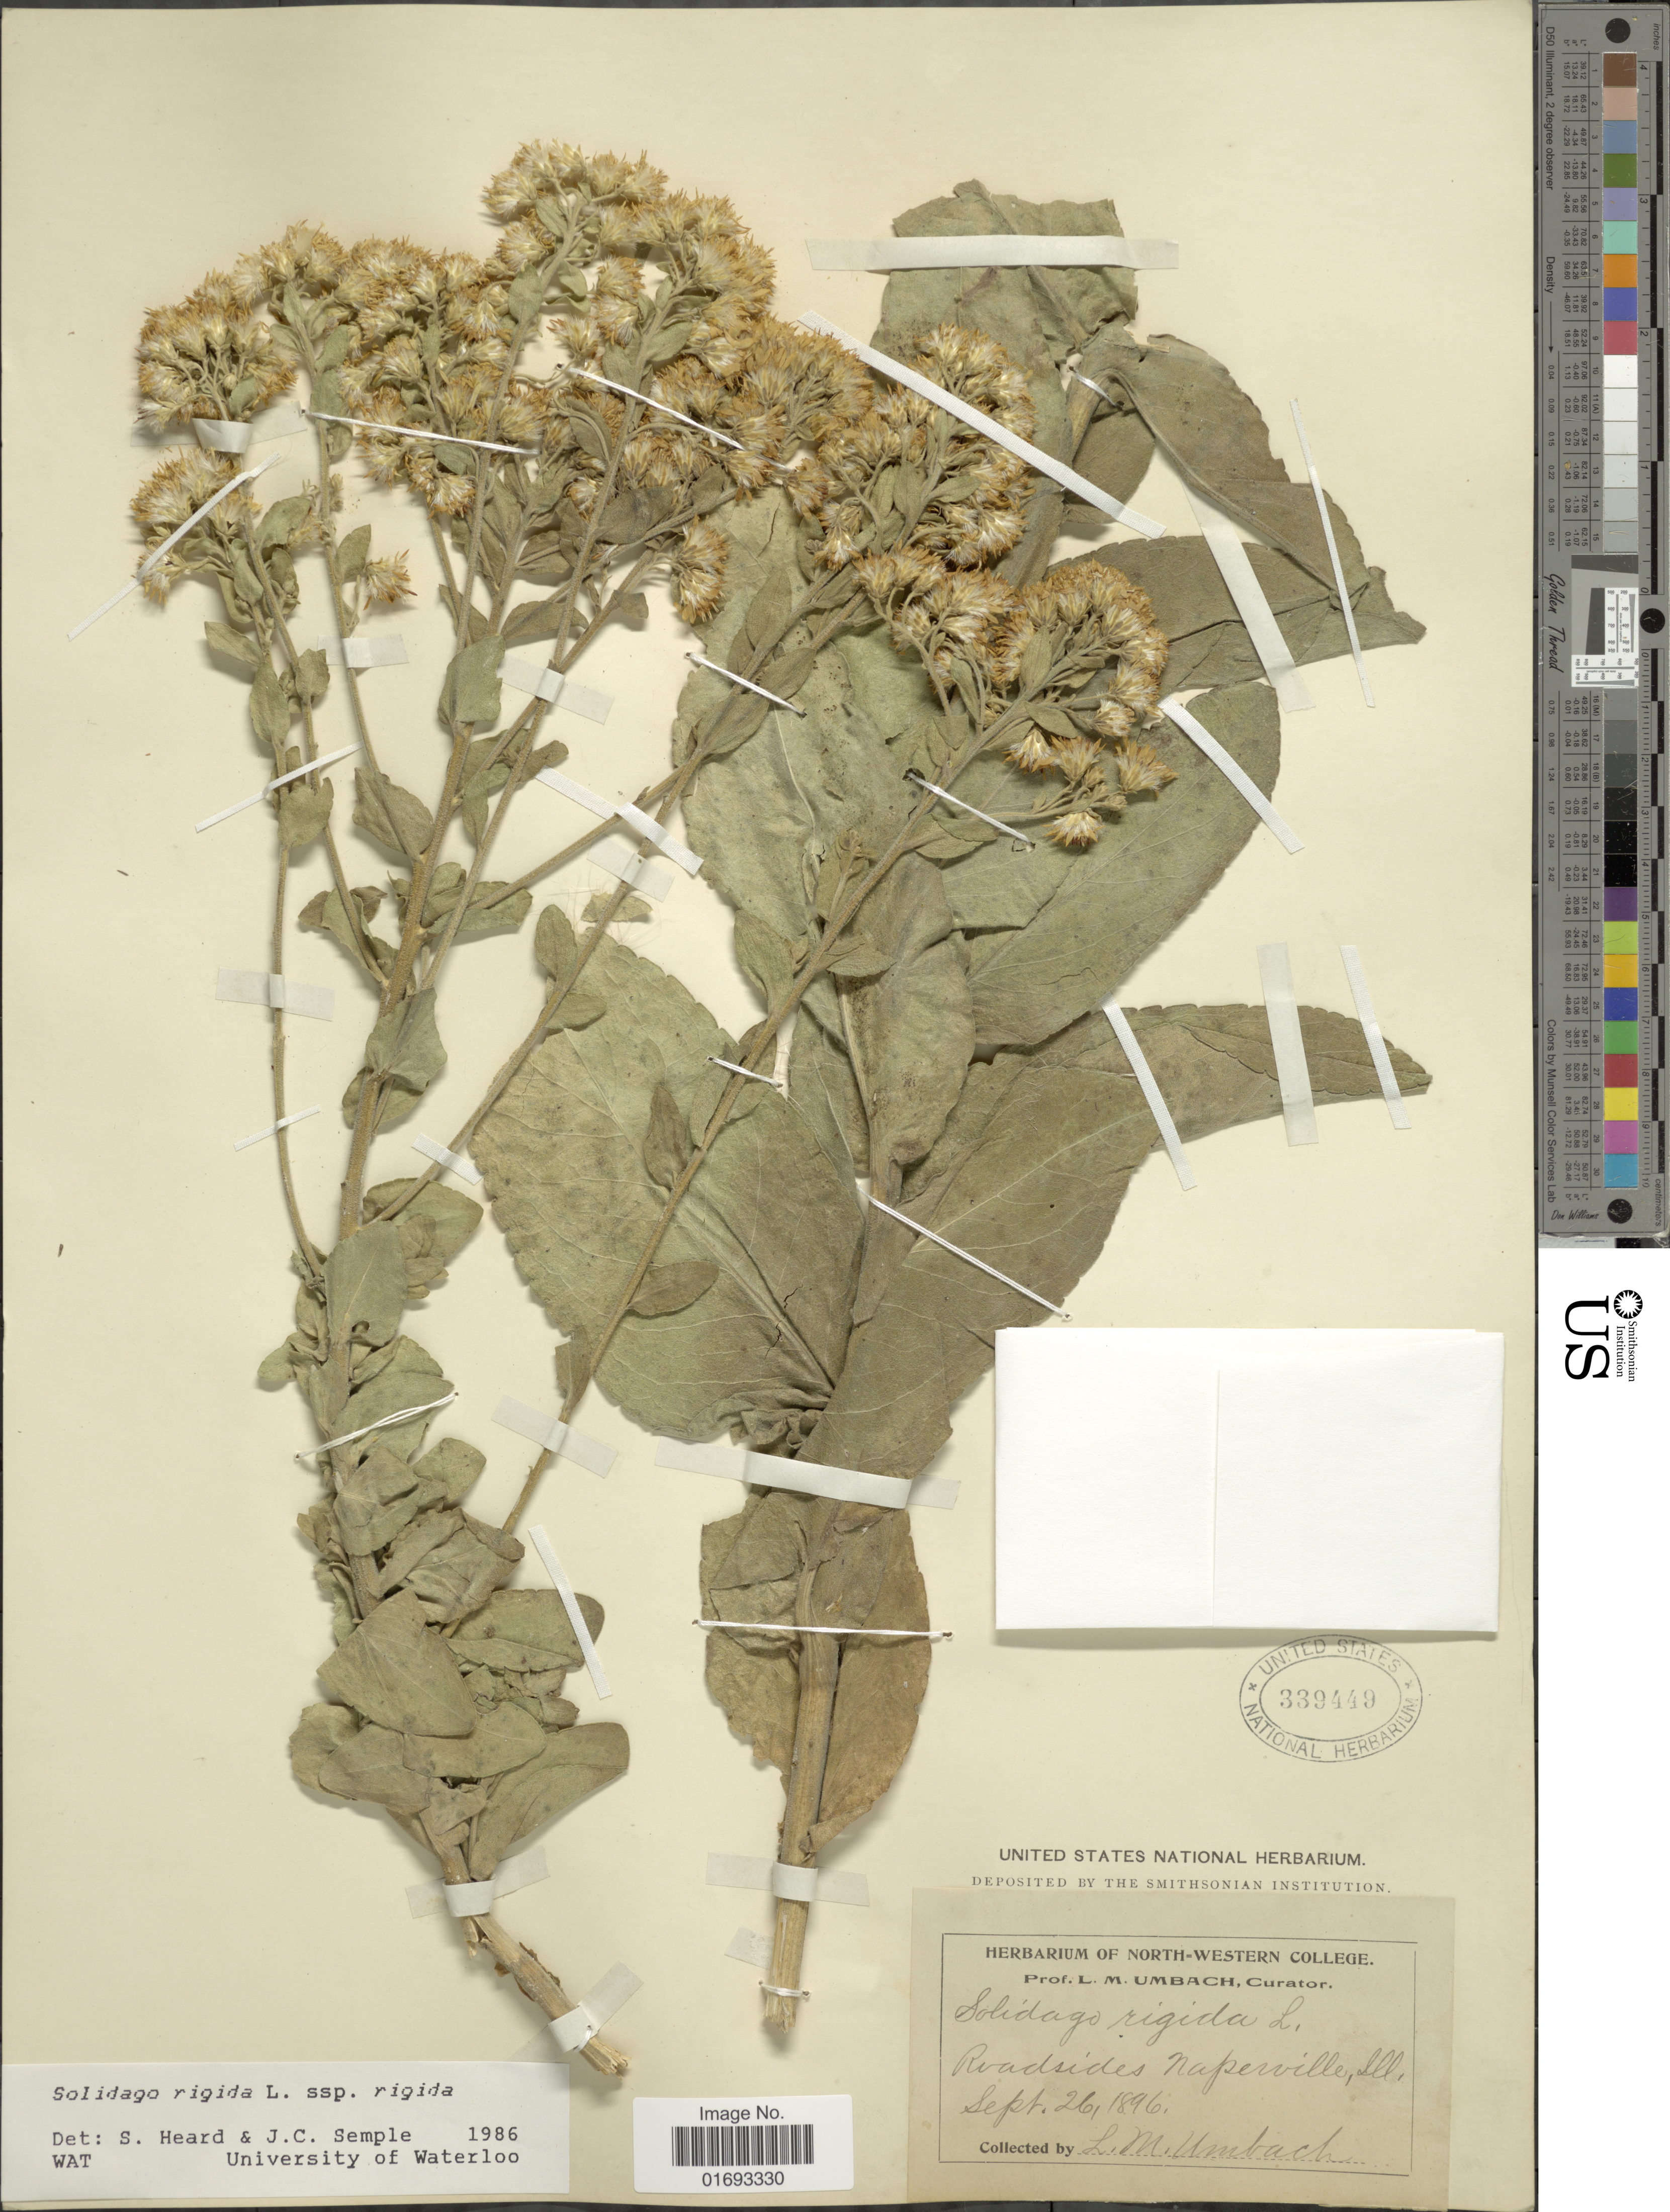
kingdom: Plantae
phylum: Tracheophyta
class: Magnoliopsida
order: Asterales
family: Asteraceae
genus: Oligoneuron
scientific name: Oligoneuron rigidum var. rigidum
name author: (L.) Small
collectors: L. M. Umbach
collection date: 1896-09-26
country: United States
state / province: Illinois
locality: Roadsides Naperville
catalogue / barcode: US 339449